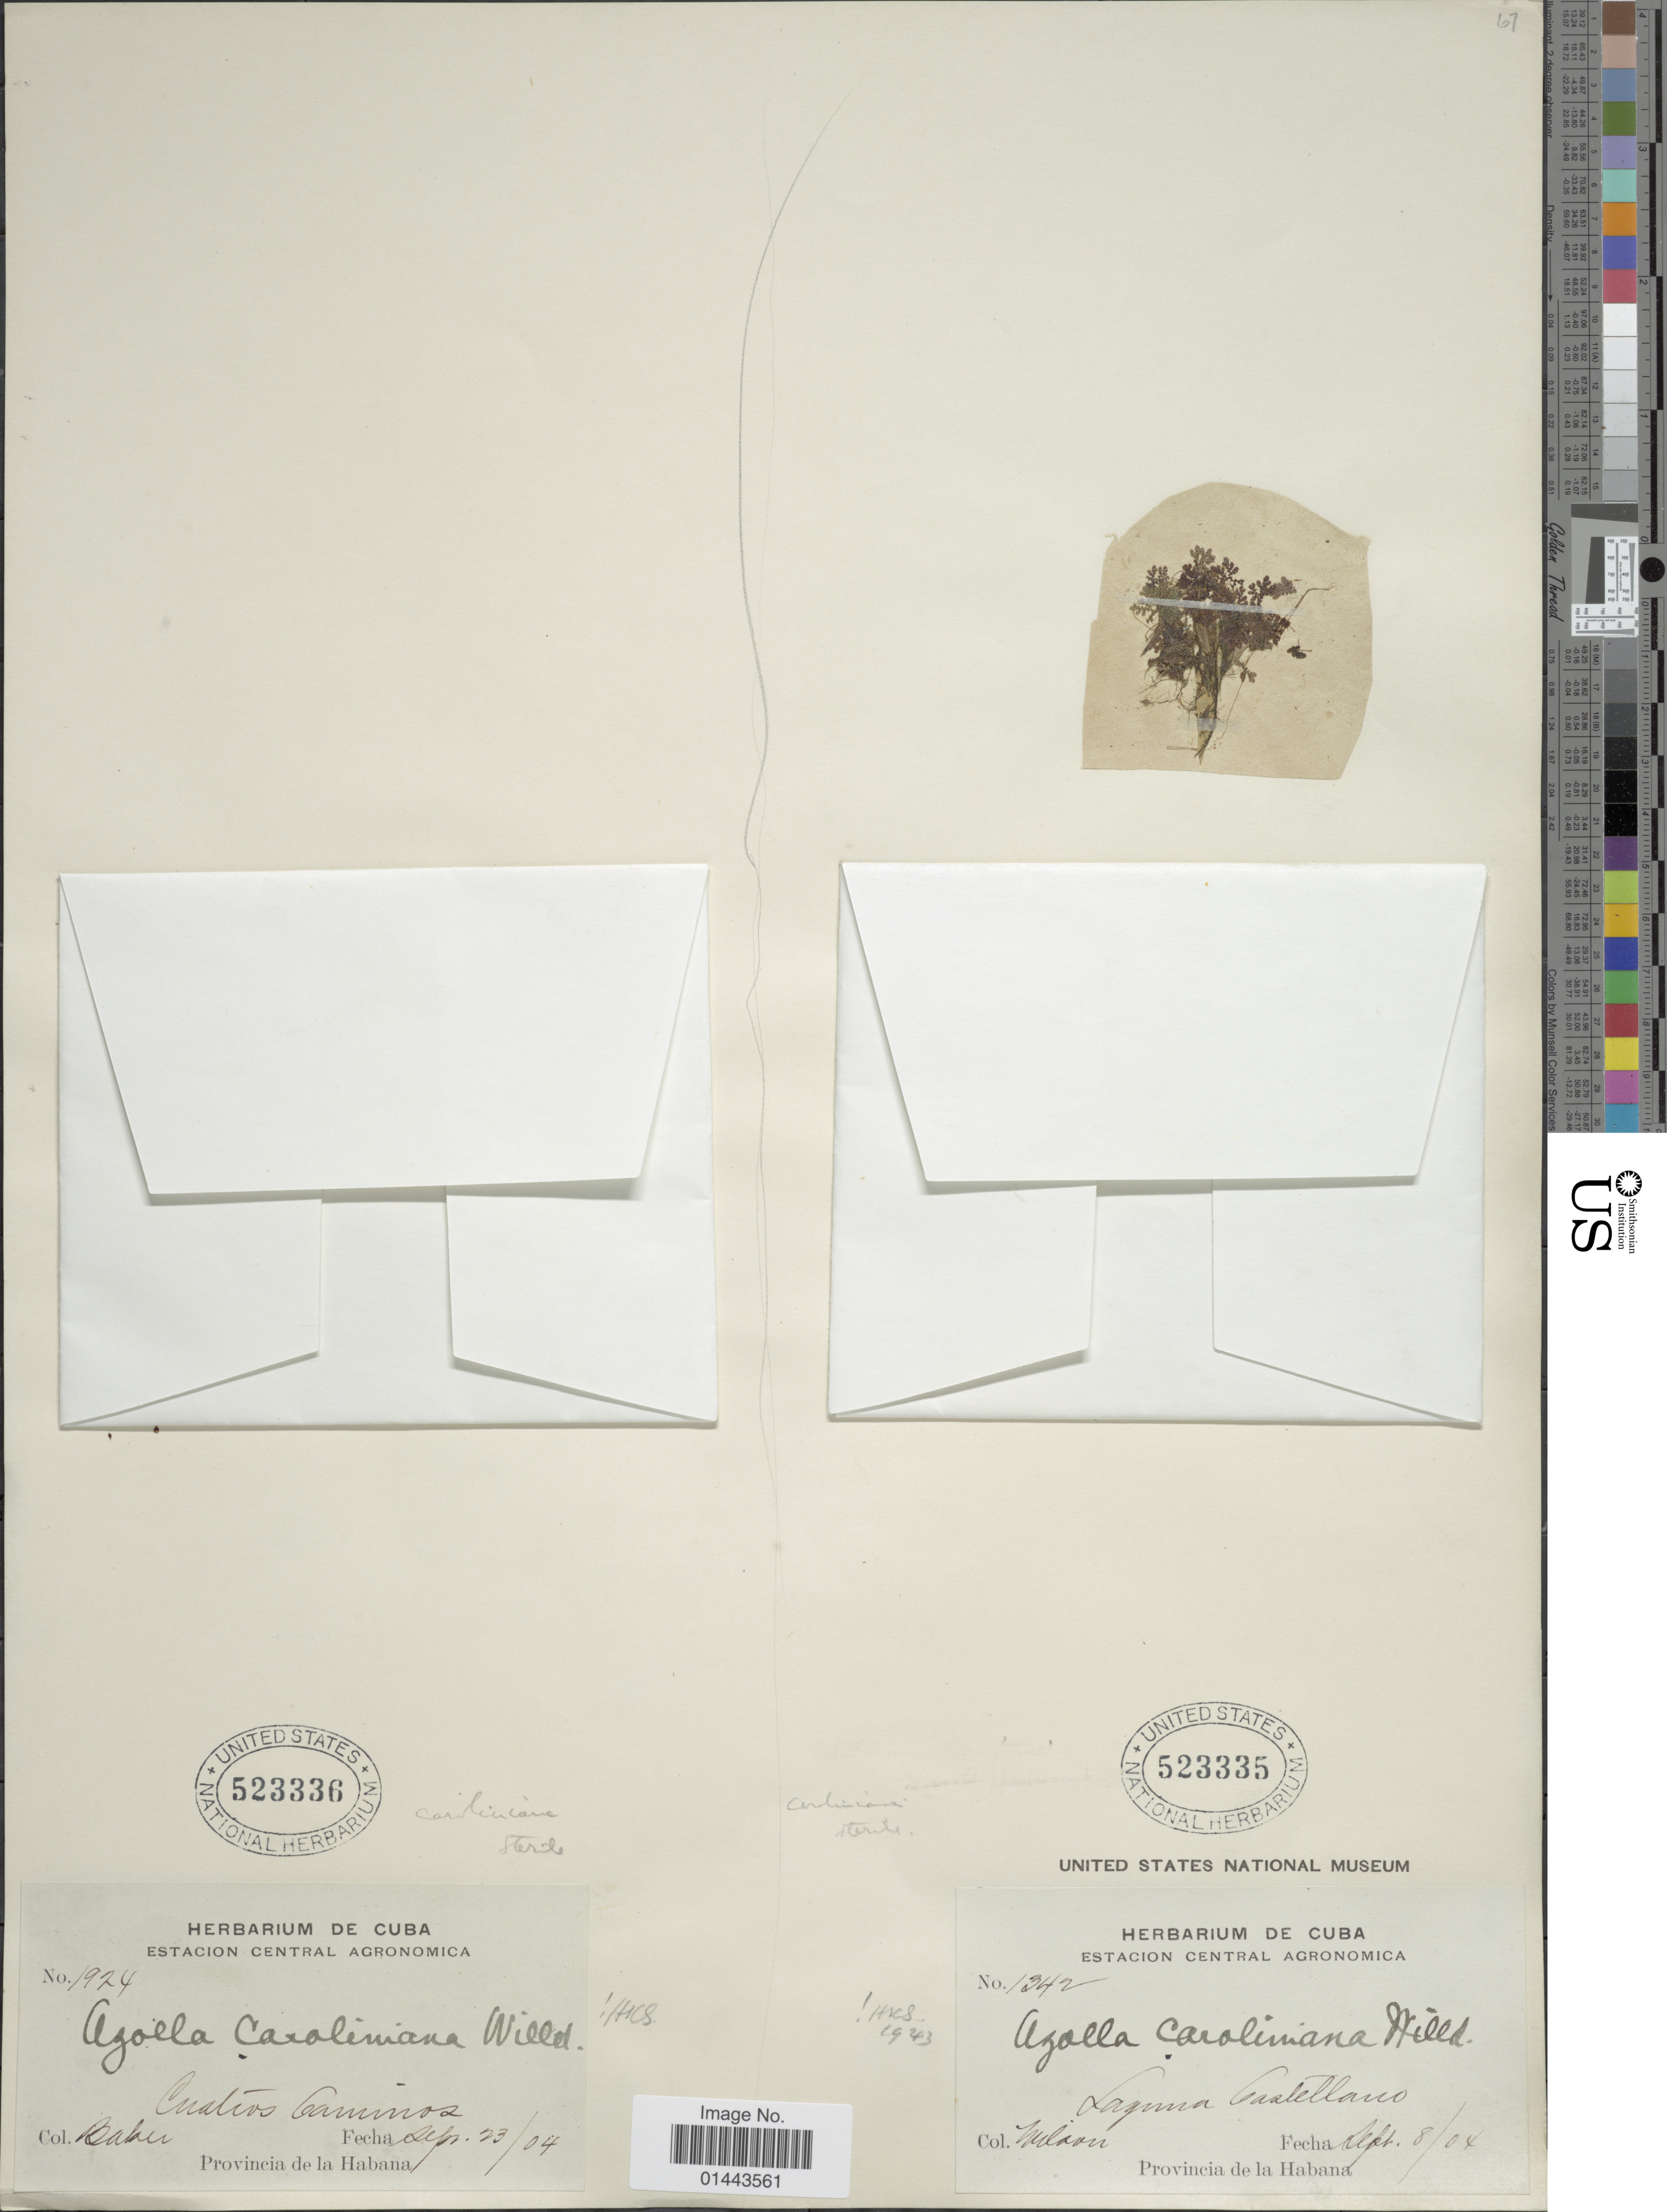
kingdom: Plantae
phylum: Tracheophyta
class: Polypodiopsida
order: Salviniales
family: Salviniaceae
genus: Azolla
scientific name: Azolla caroliniana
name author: Willd.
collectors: Mclain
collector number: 1342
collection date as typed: Transcribed d/m/y: 8/9/04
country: Cuba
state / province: La Habana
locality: Laguna Castellano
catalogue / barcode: US 523335-2